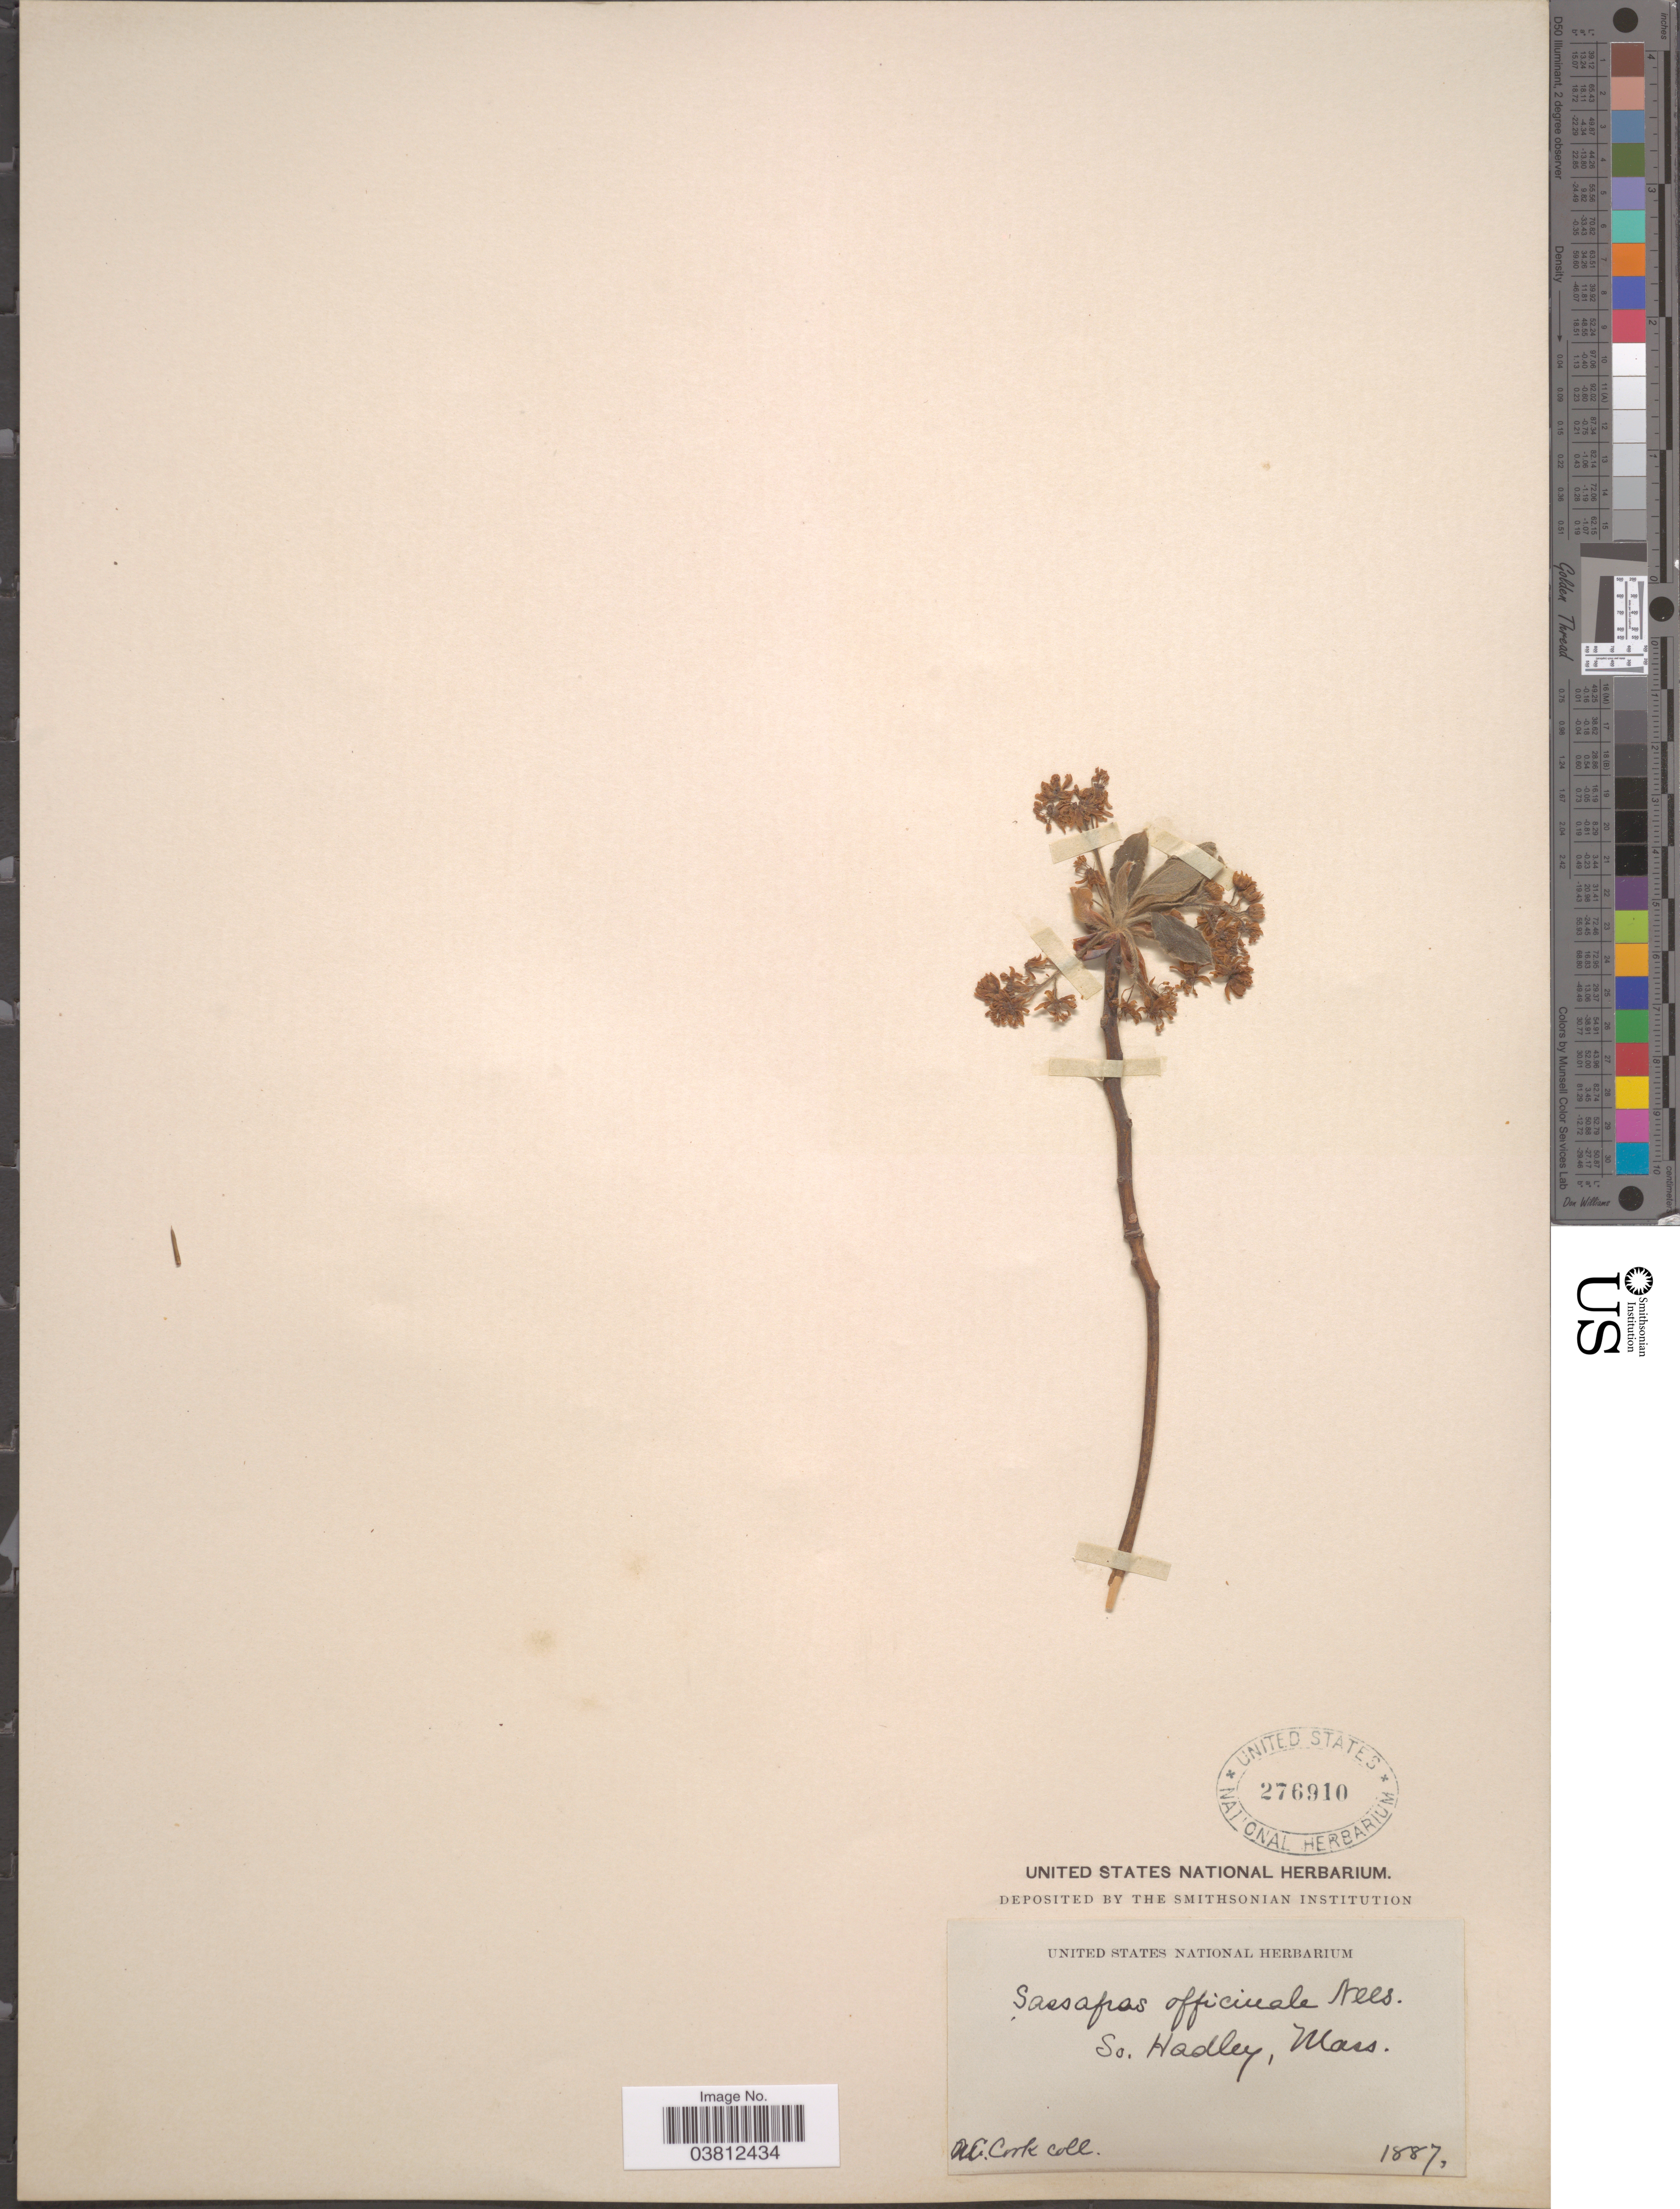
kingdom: Plantae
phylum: Tracheophyta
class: Magnoliopsida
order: Laurales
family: Lauraceae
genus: Sassafras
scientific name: Sassafras albidum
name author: (Nutt.) Nees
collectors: A. Cook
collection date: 1887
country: United States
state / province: Massachusetts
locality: So. Hadley.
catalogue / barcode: US 276910